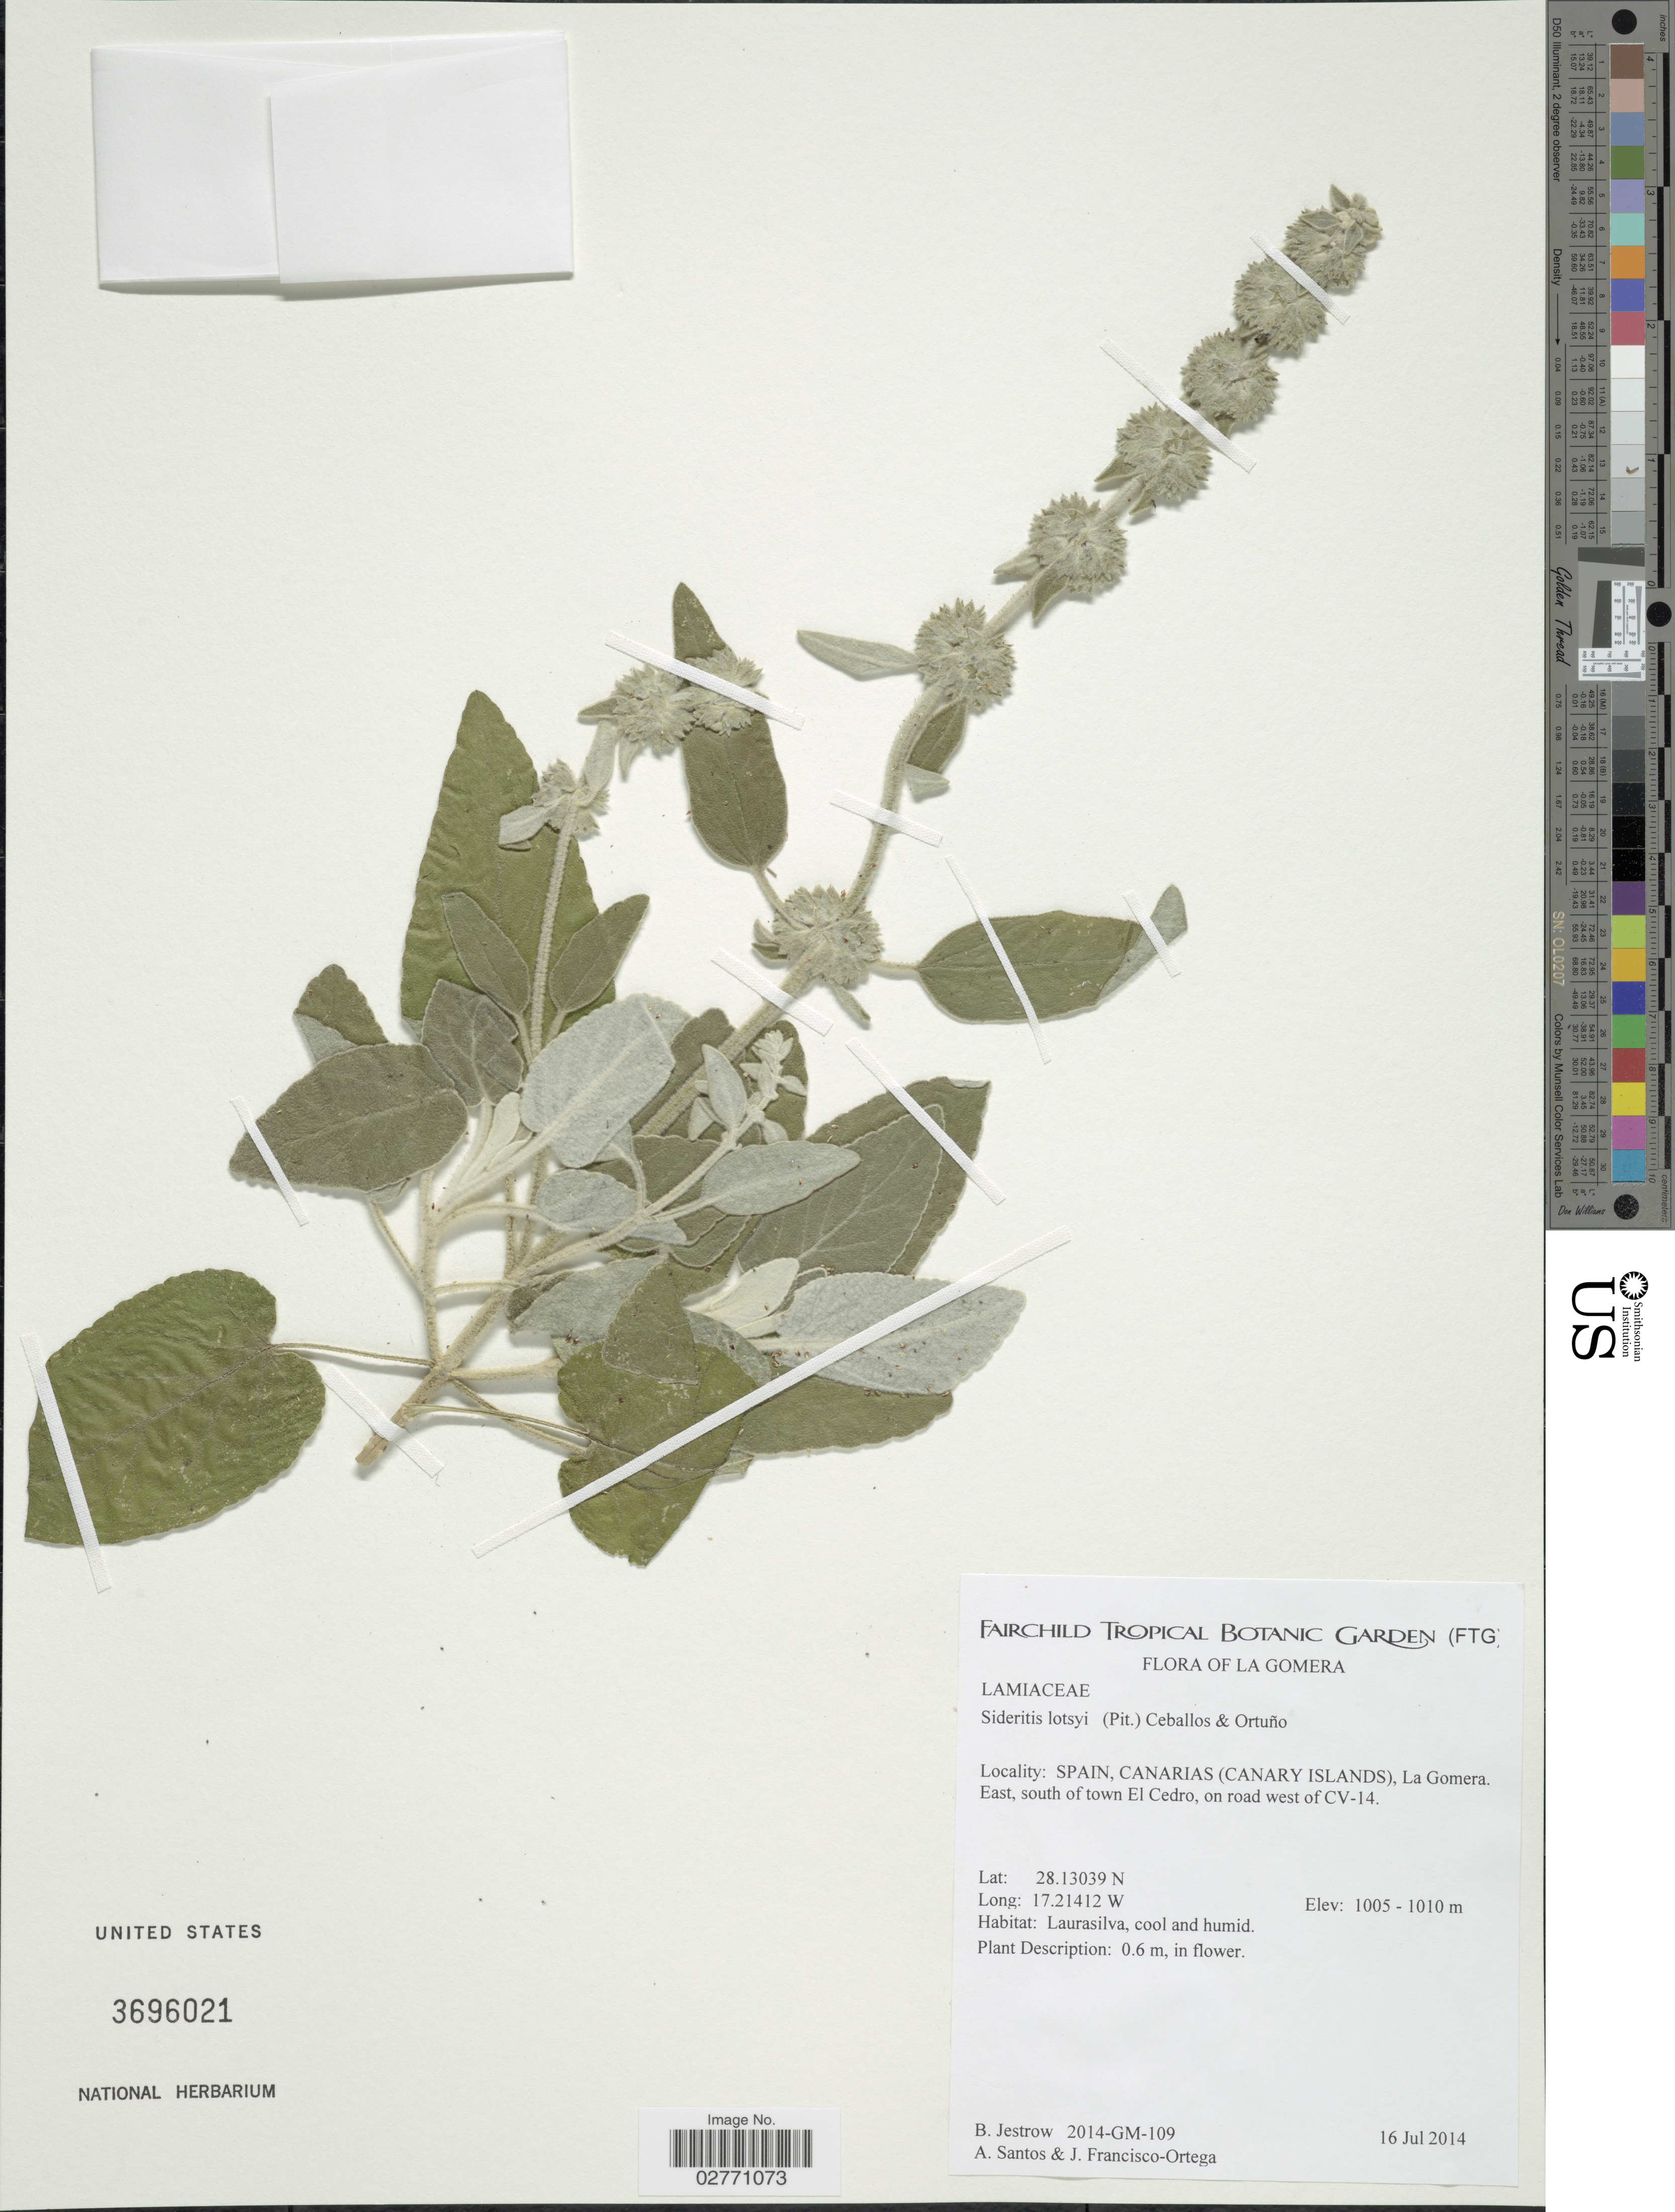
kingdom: Plantae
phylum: Tracheophyta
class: Magnoliopsida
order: Lamiales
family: Lamiaceae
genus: Sideritis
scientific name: Sideritis lotsyi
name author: (Pit.) Ceballos & T. Ortuño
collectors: B. Jestrow, A. Santos & J. Fransisco-Ortega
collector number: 2014-GM-109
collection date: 2014-07-16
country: Spain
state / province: Canarias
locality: Canary Islands, La Gomera. East, south of town El Cedro, on road west of CV-14.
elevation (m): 1005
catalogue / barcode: US 3696021